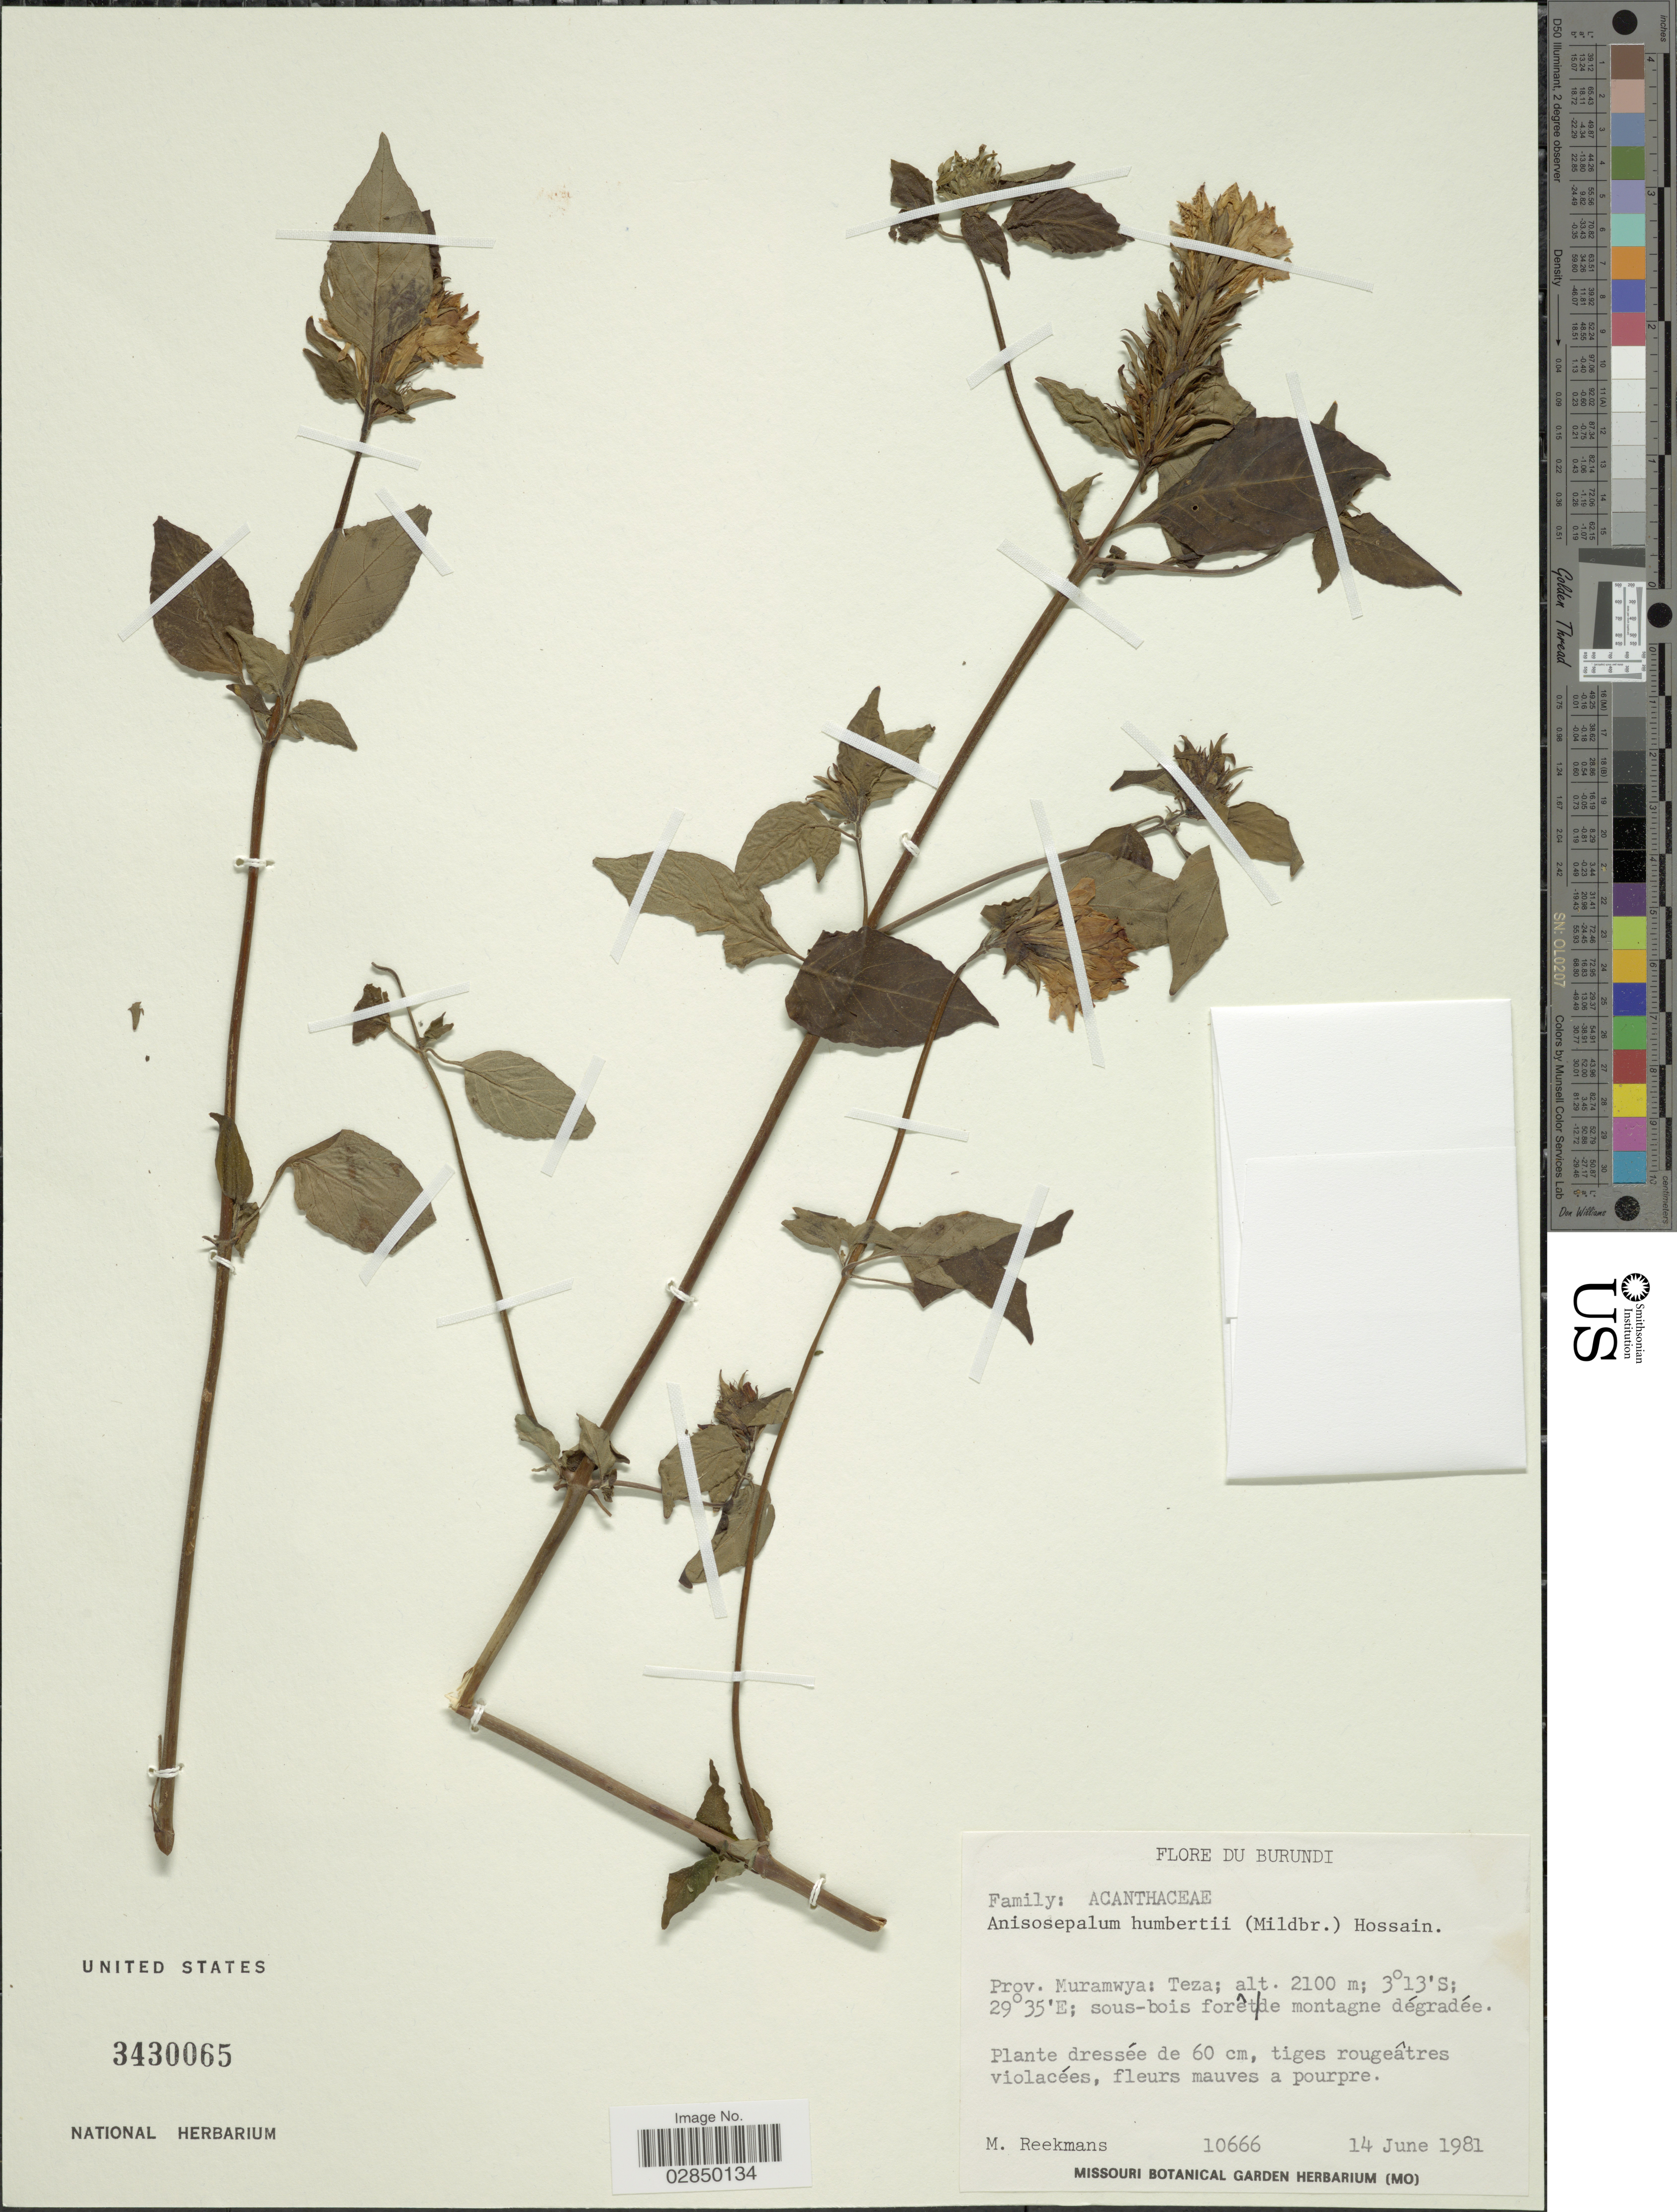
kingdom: Plantae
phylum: Tracheophyta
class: Magnoliopsida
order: Lamiales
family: Acanthaceae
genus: Anisosepalum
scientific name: Anisosepalum humbertii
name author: (Mildbr.) E. Hossain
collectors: M. Reekmans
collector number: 10666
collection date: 1981-06-14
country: Burundi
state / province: Muramvya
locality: Teza.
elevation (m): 2100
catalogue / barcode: US 3430065